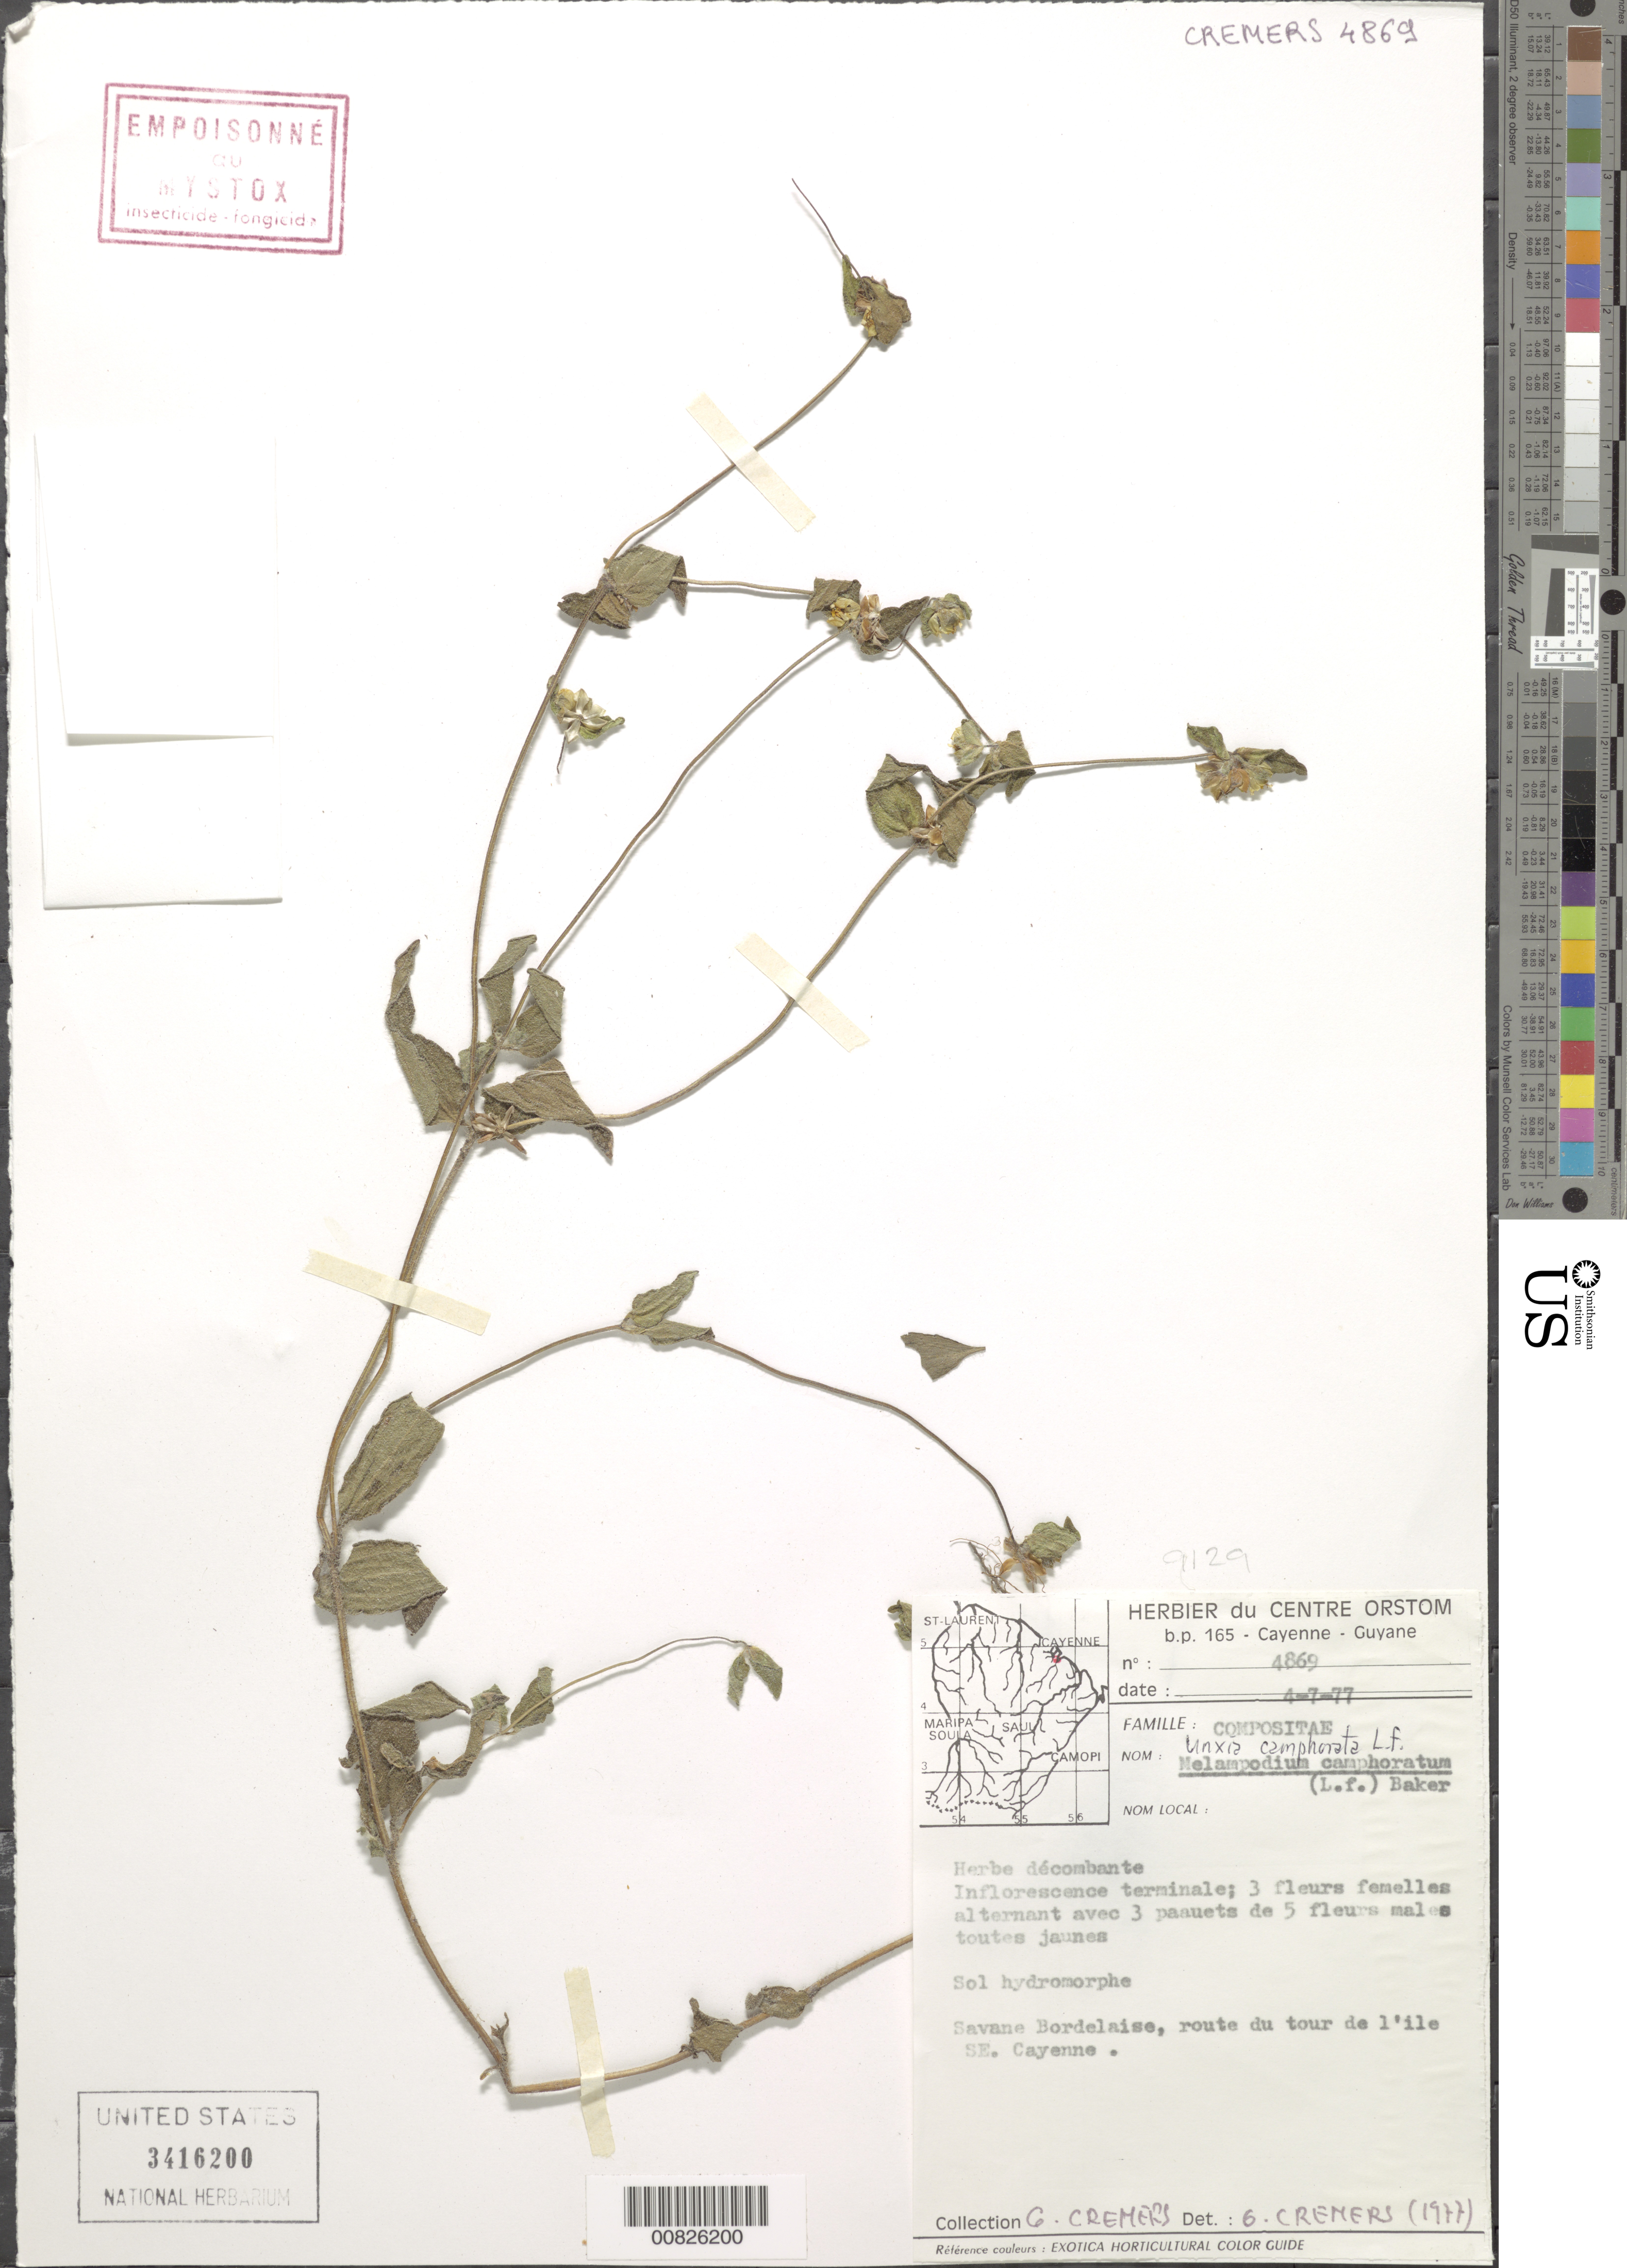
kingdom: Plantae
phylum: Tracheophyta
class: Magnoliopsida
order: Asterales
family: Asteraceae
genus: Unxia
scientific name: Unxia camphorata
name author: L. f.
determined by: Cremers, Georges A.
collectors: G. Cremers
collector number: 4869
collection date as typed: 4-Jul-77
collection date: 1977-07-04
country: French Guiana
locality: Savane Bordelaise, route du tour d'Ile SE Cayenne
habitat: Sol hydromorphe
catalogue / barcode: US 3416200